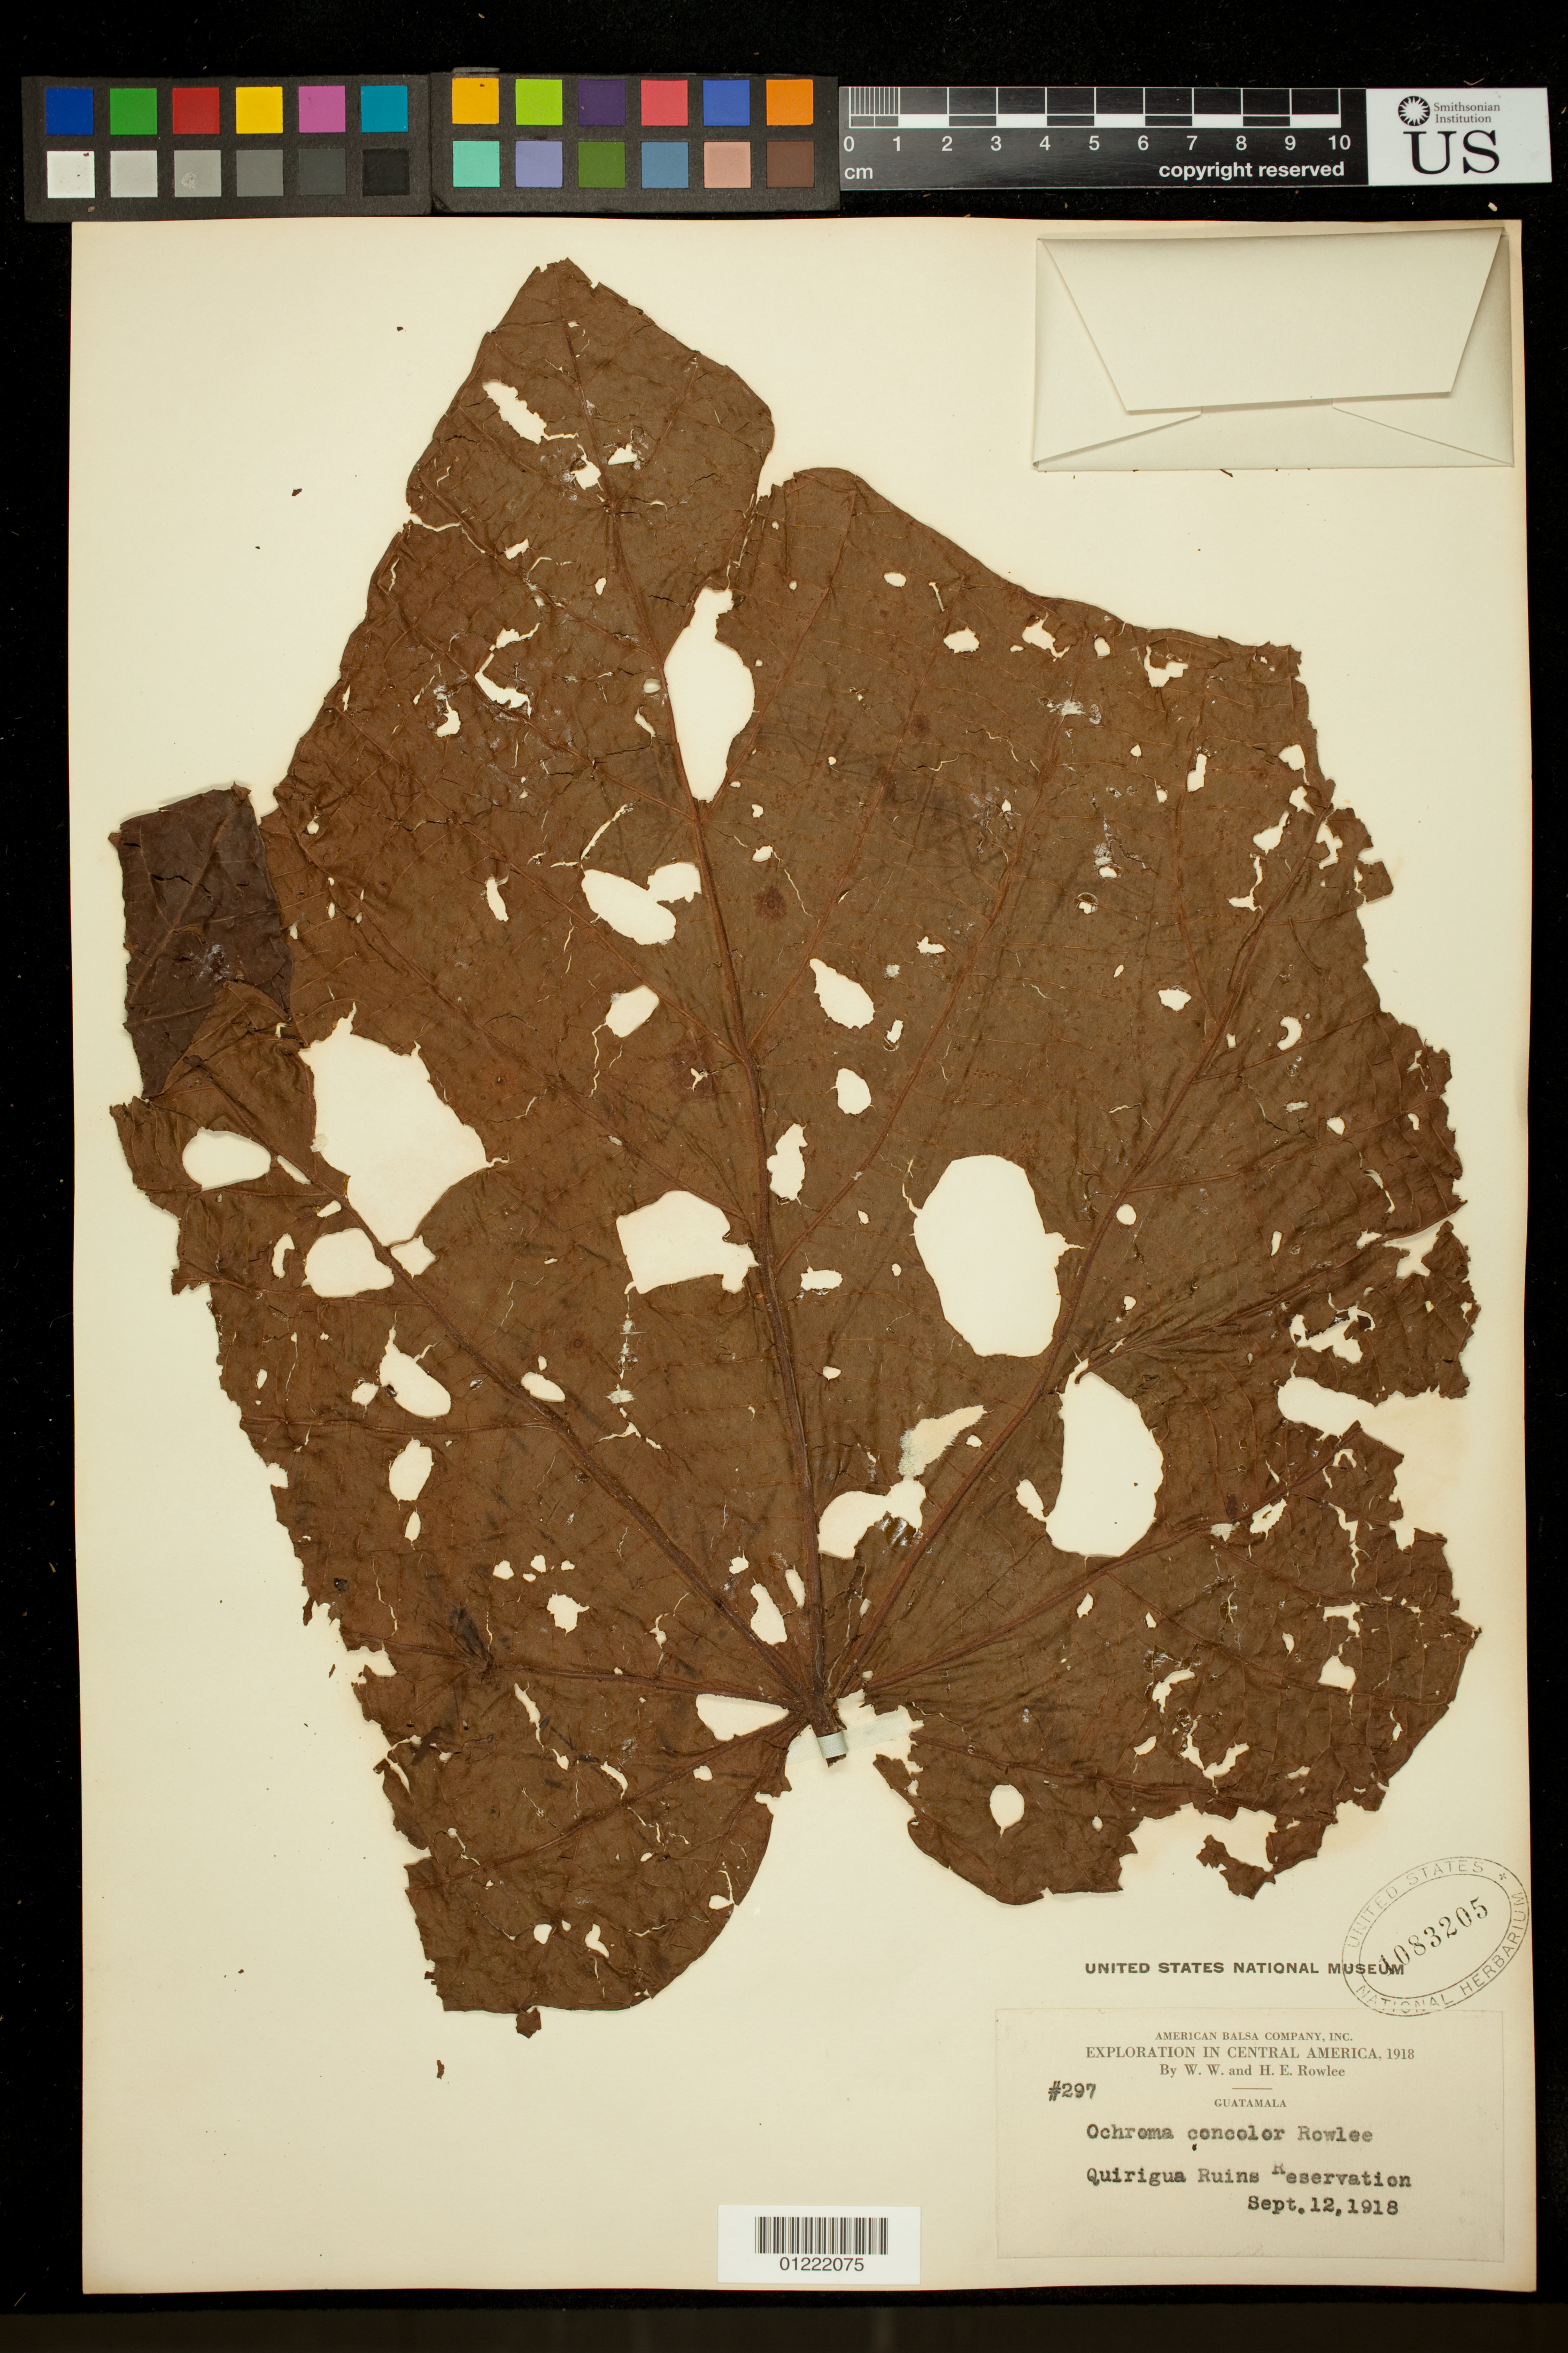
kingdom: Plantae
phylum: Tracheophyta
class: Magnoliopsida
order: Malvales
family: Malvaceae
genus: Ochroma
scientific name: Ochroma pyramidale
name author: (Cav. ex Lam.) Urb.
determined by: Dorr, L. J., (BOT), Smithsonian Institution - National Museum of Natural History (UNITED STATES)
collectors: W. W. Rowlee & H. E. Rowlee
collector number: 297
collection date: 1918-09-12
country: Guatemala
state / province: Izabal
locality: Quirigua Ruins Reservation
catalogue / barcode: US 1083205